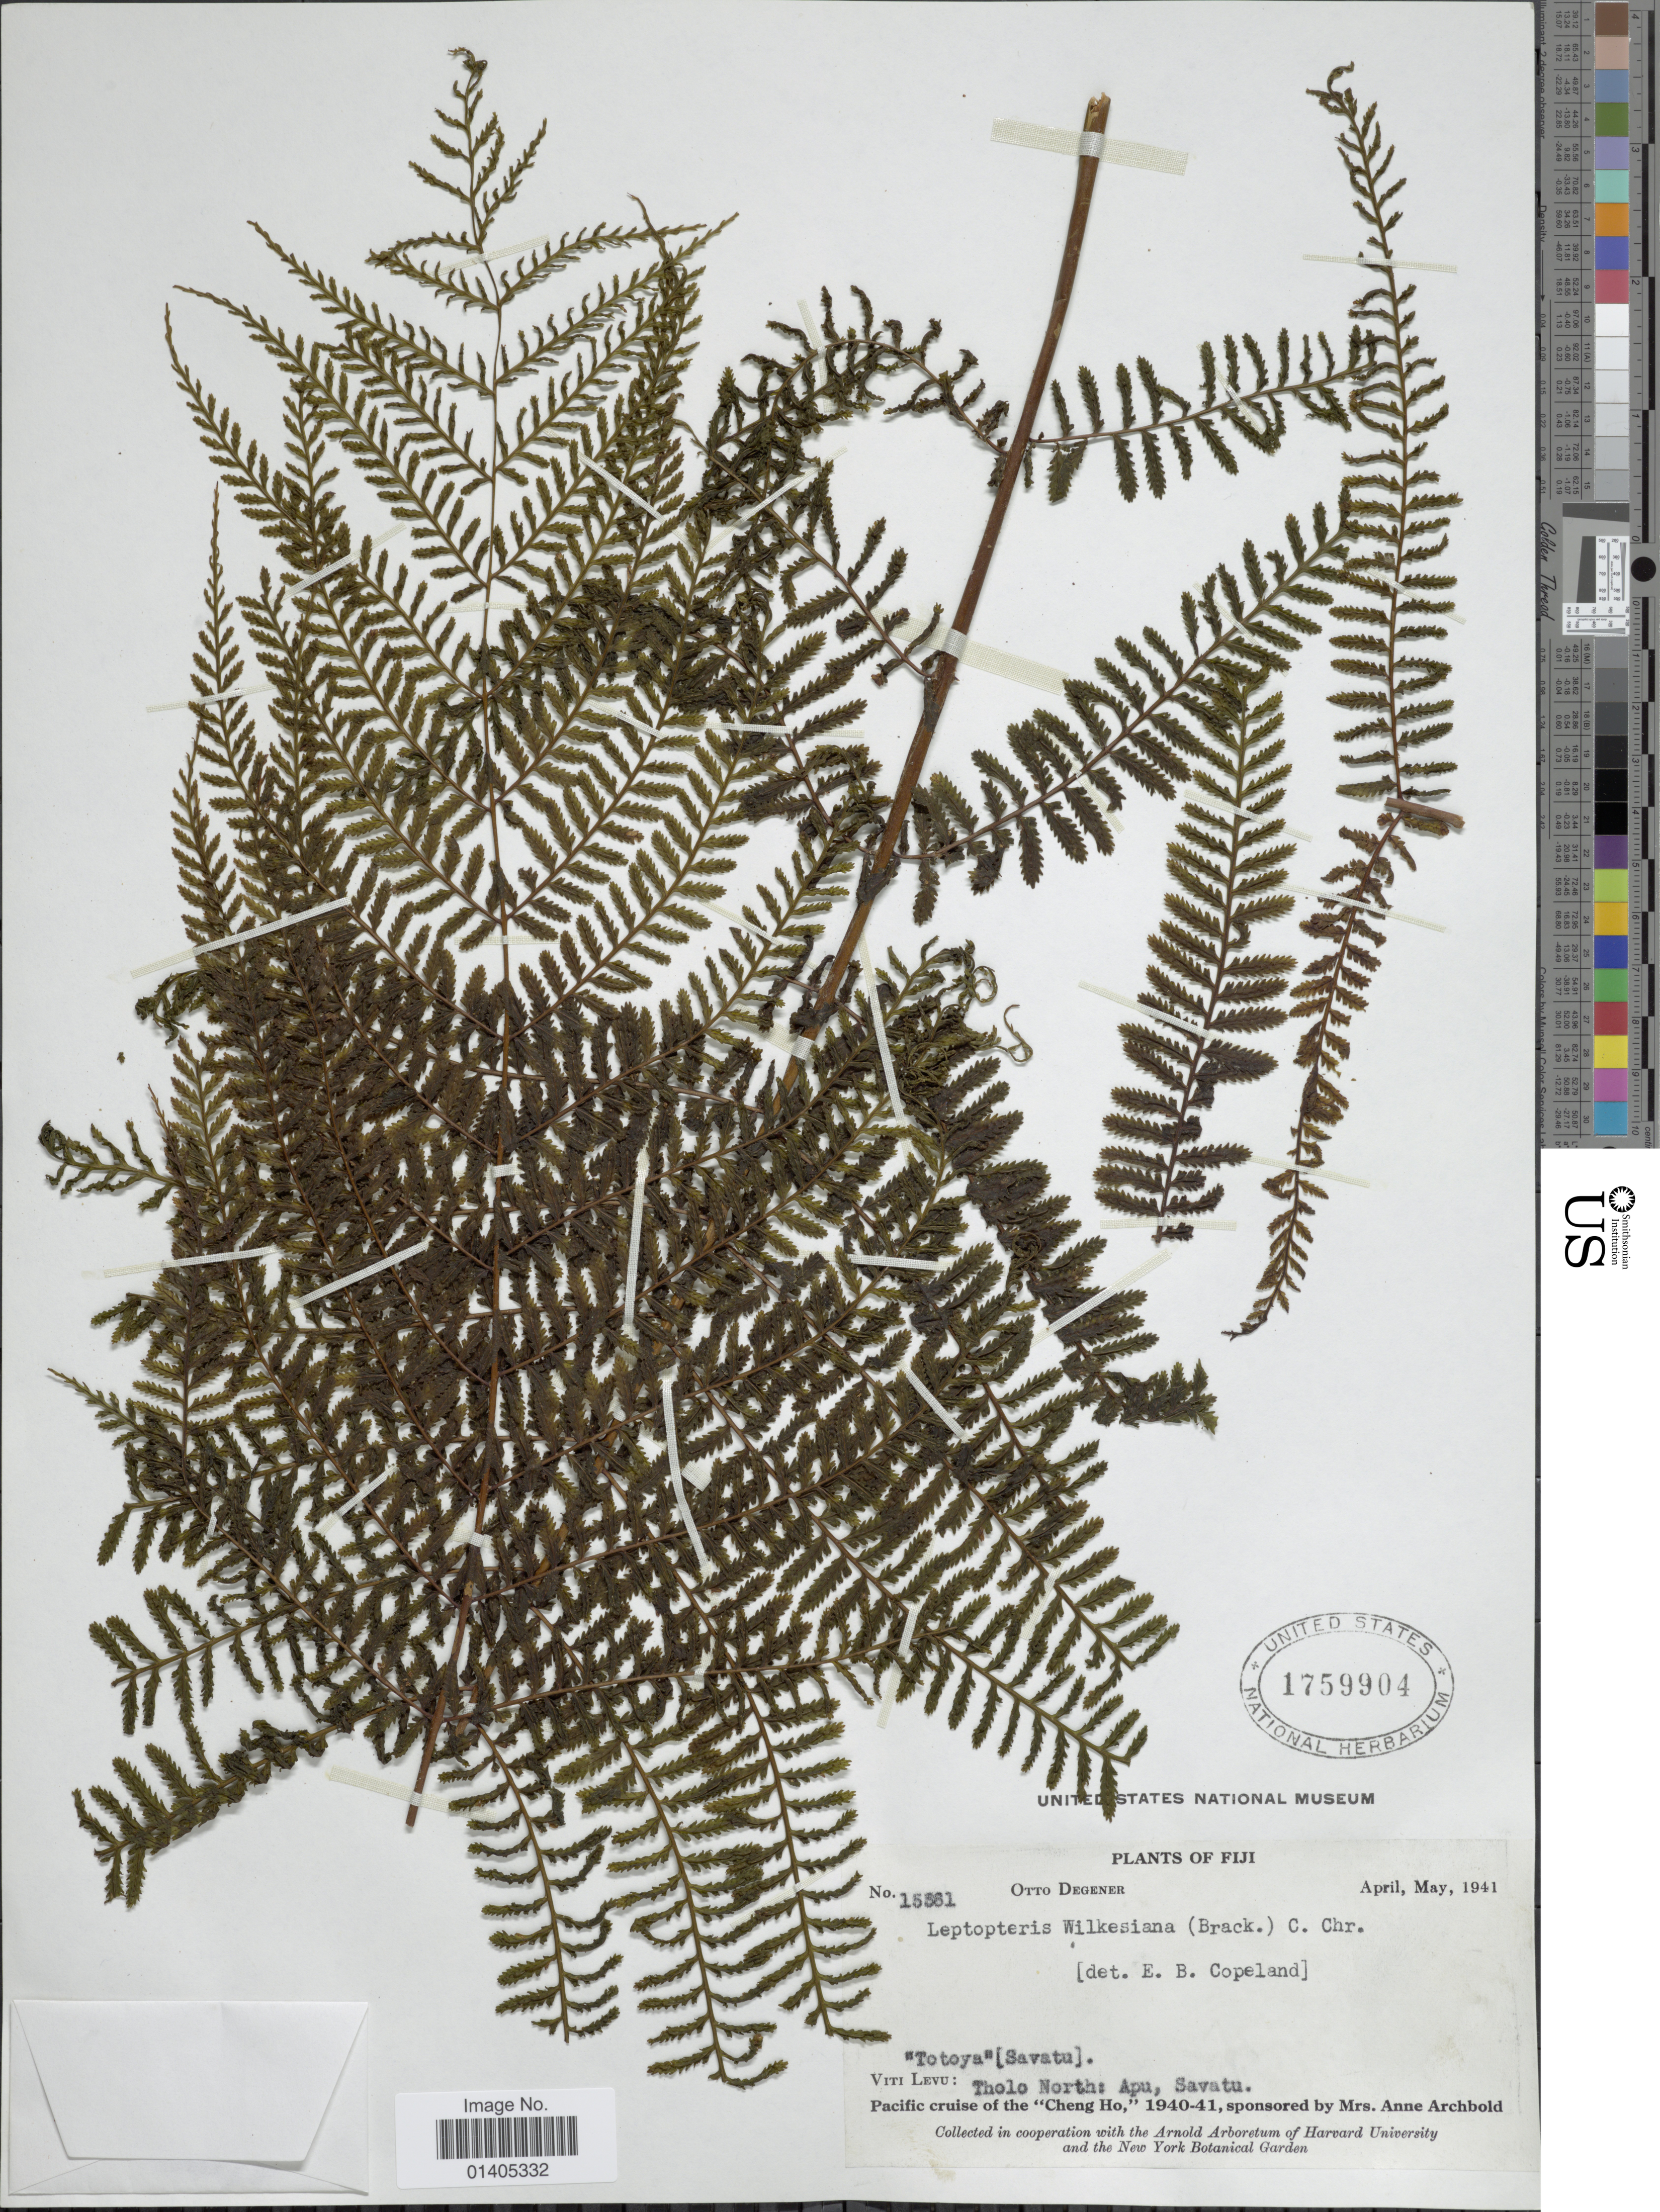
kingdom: Plantae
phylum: Tracheophyta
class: Polypodiopsida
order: Osmundales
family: Osmundaceae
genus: Leptopteris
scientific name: Leptopteris wilkesiana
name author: (Brack.) Christ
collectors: O. Degener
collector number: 15361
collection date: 1941-04/1941-05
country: Fiji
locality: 'Totoya' [Savatu], Viti Levu: Tholo North: Apu, Savatu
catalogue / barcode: US 1759904